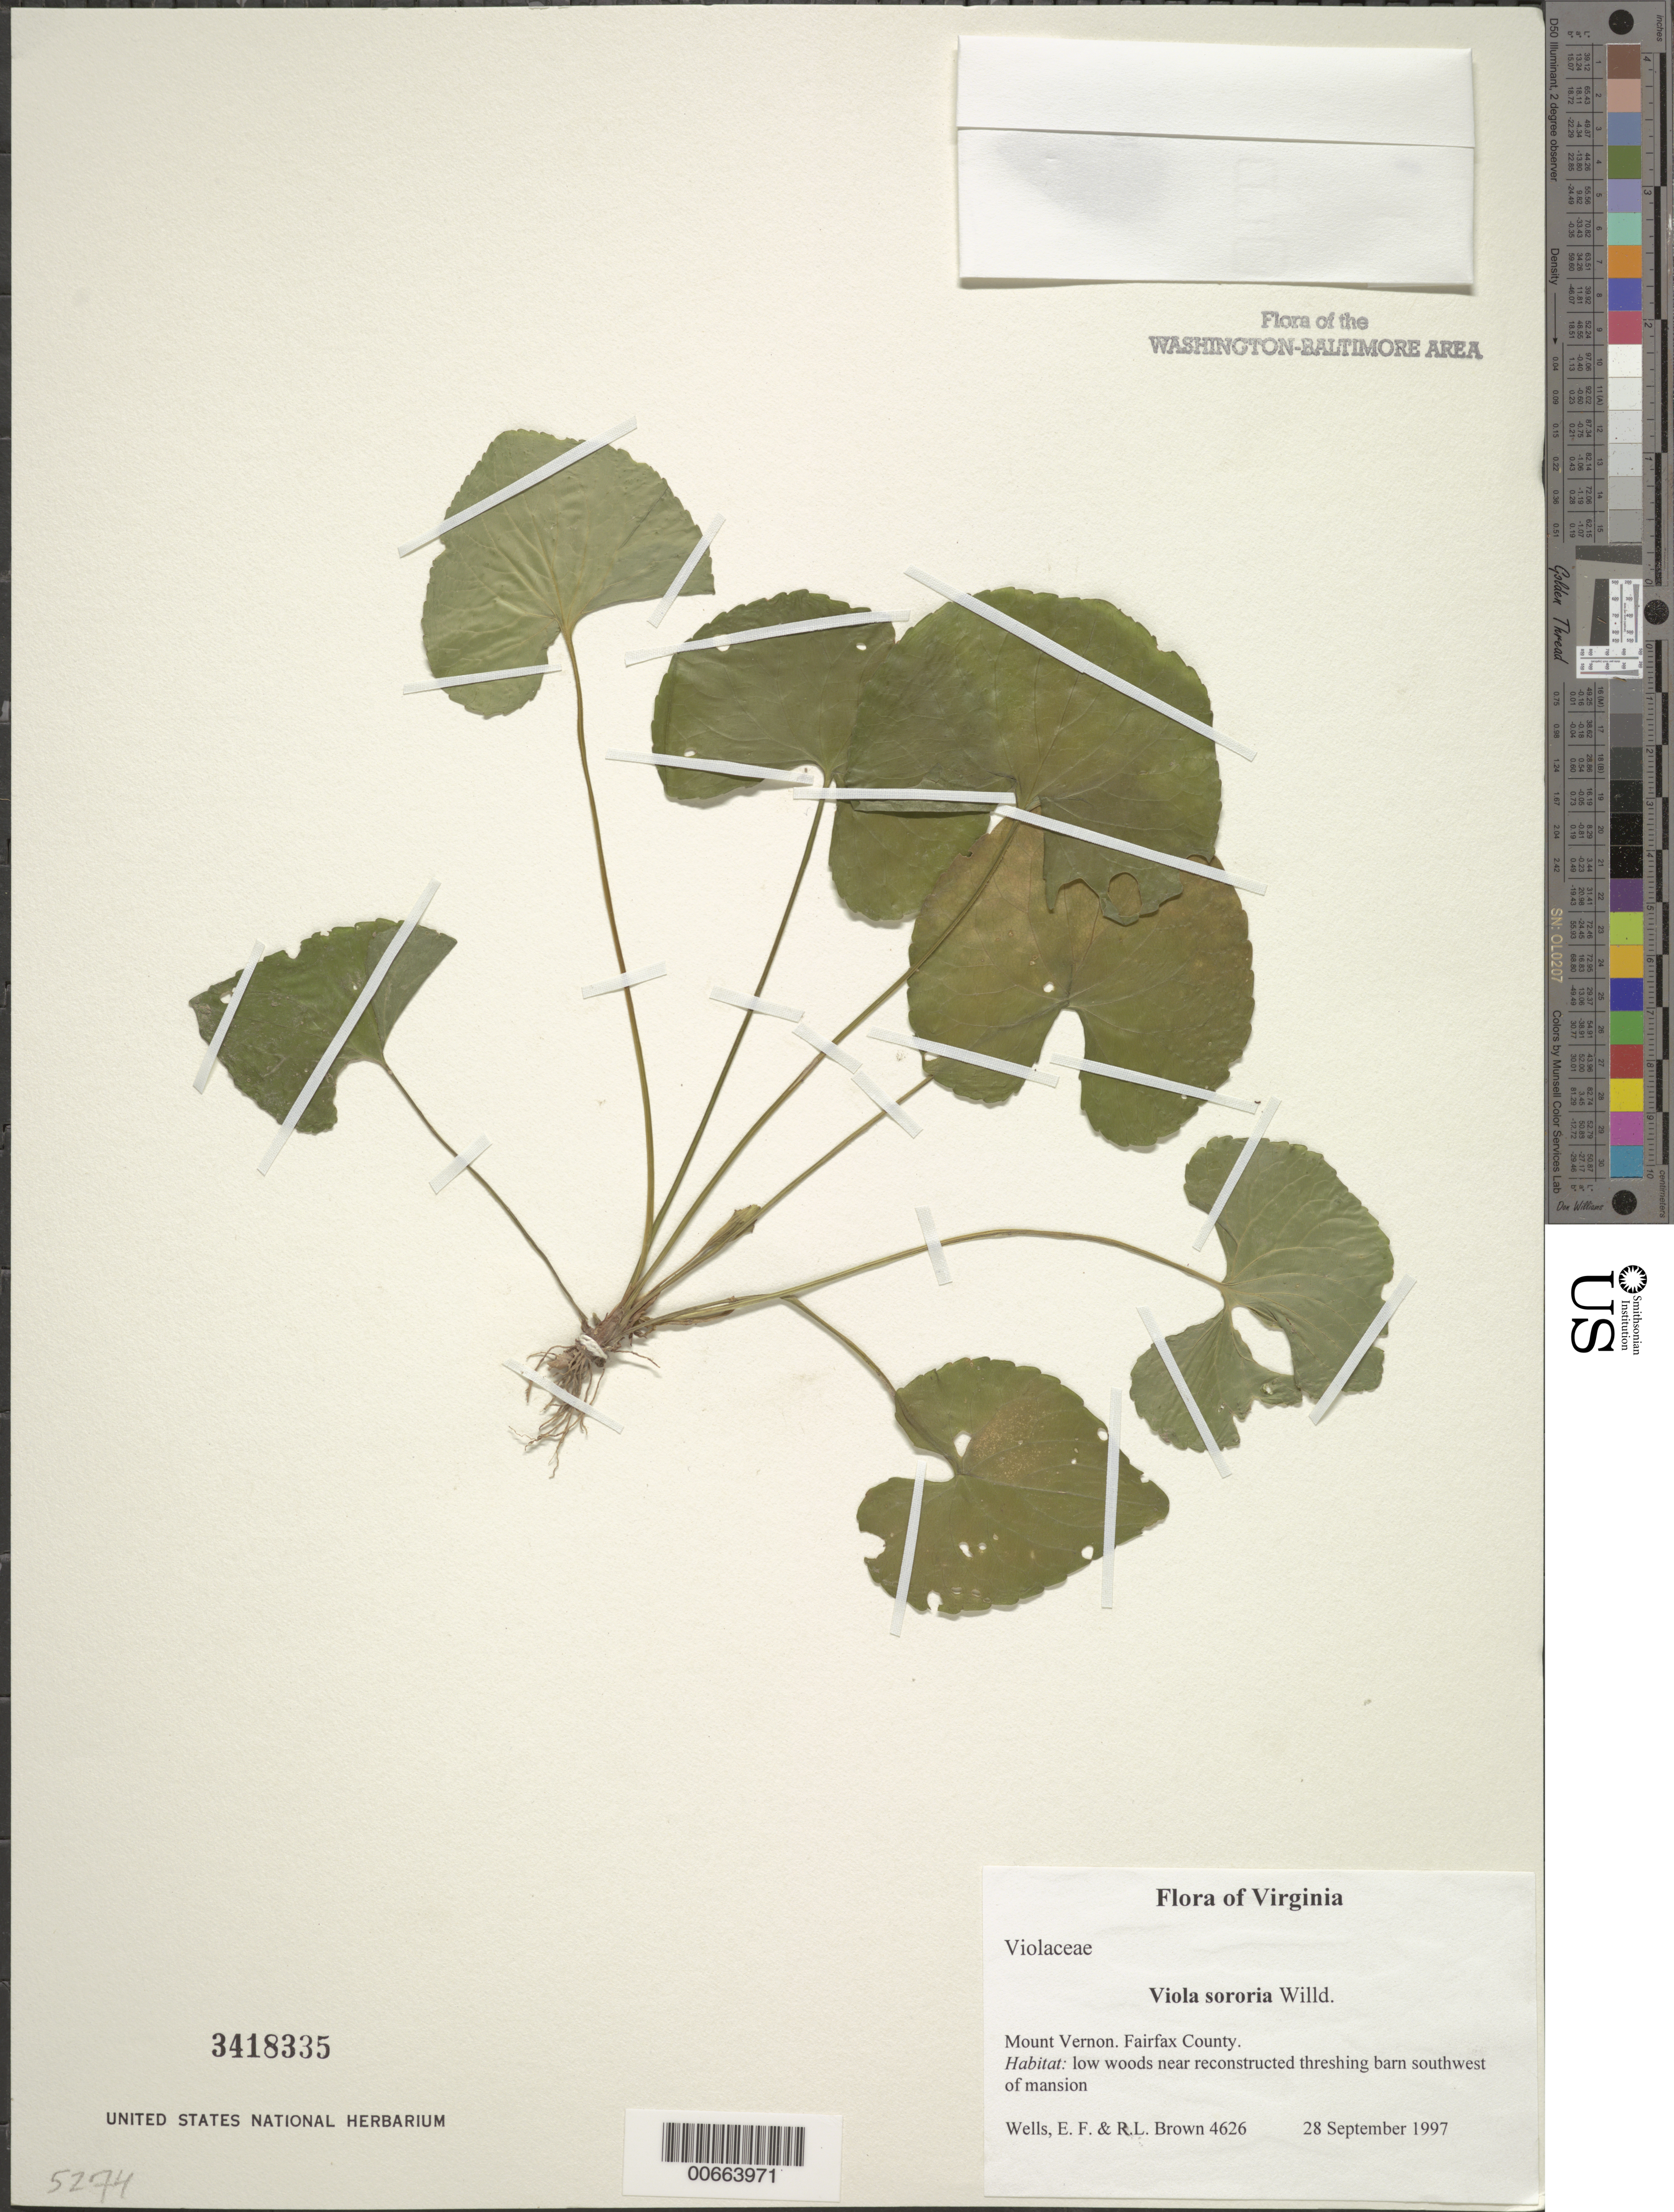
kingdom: Plantae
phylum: Tracheophyta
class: Magnoliopsida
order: Malpighiales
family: Violaceae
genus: Viola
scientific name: Viola sororia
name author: Willd.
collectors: E. F. Wells & R. L. Brown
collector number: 4626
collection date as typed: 28 Sep 1997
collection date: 1997-09-28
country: United States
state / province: Virginia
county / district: Fairfax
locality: Mount Vernon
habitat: low woods near reconstructed threshing barn southwest of mansion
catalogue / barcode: US 3418335